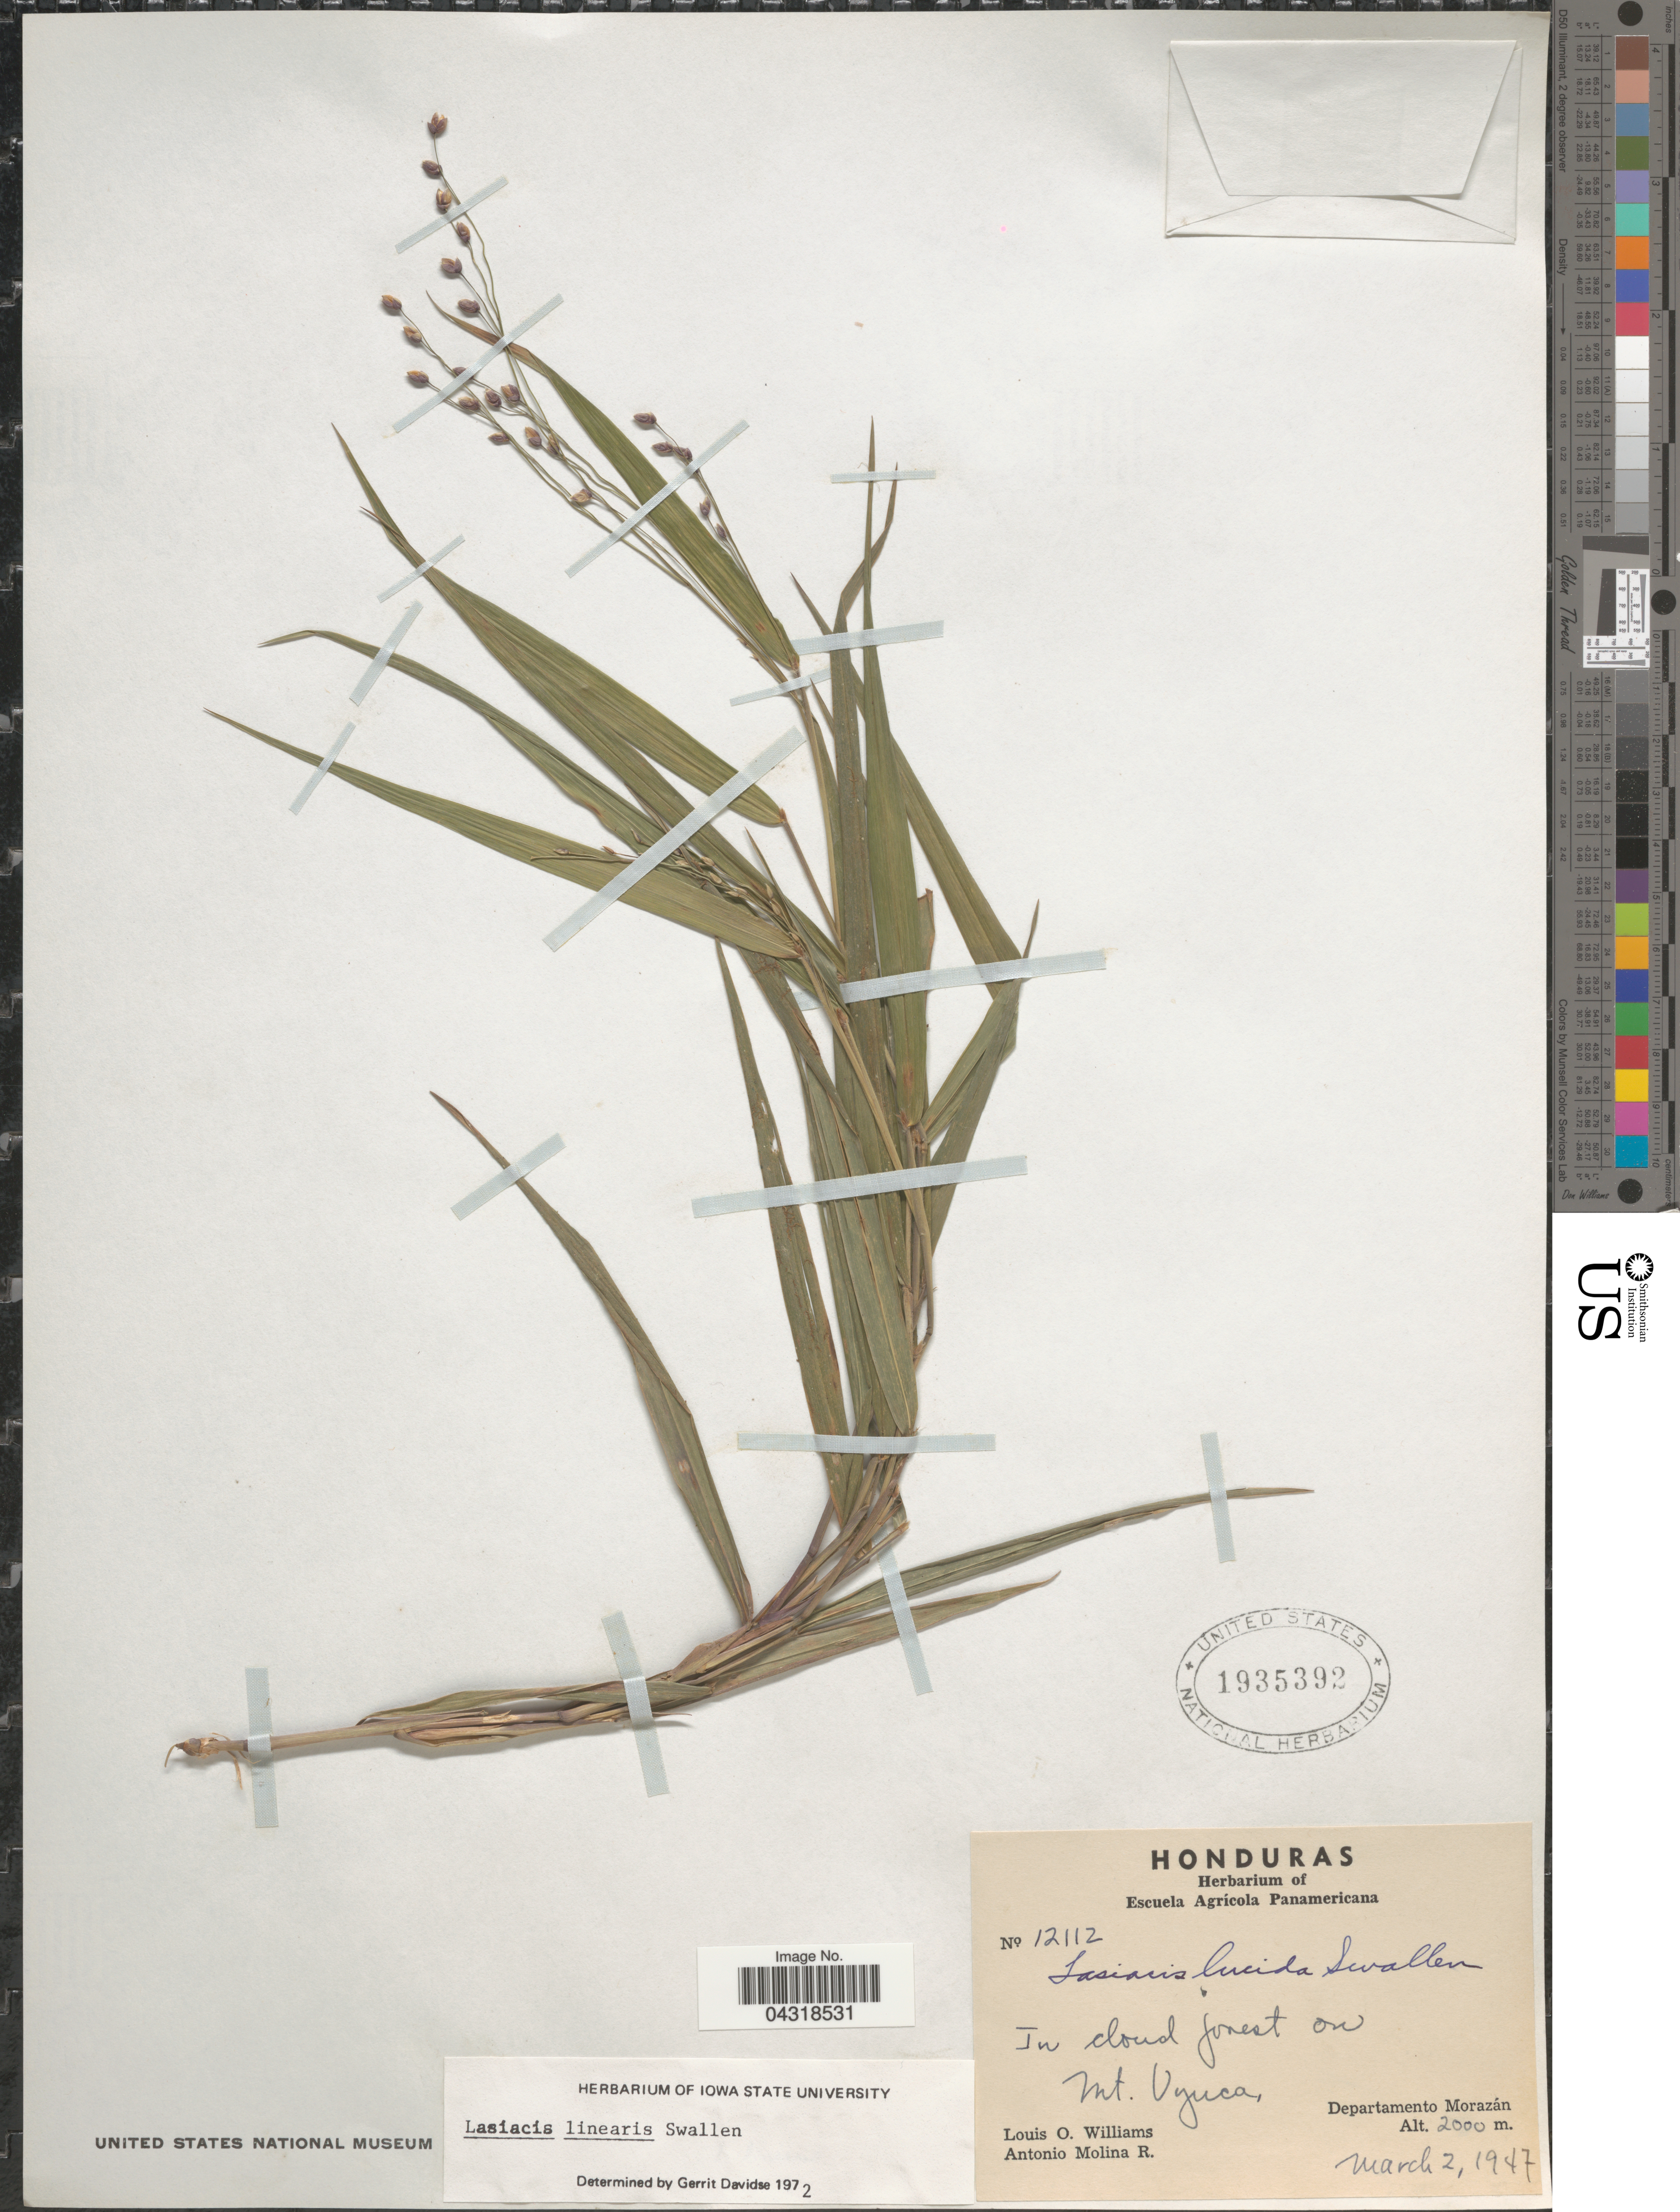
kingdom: Plantae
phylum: Tracheophyta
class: Liliopsida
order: Poales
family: Poaceae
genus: Lasiacis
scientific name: Lasiacis linearis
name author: Swallen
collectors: L. O. Williams & A. Molina R.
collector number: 12112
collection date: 1947-03-02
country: Honduras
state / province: Fco. Morazán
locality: In cloud forest on Mt. Uyuca, Departamento Morazán.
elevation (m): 2000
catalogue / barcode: US 1935392